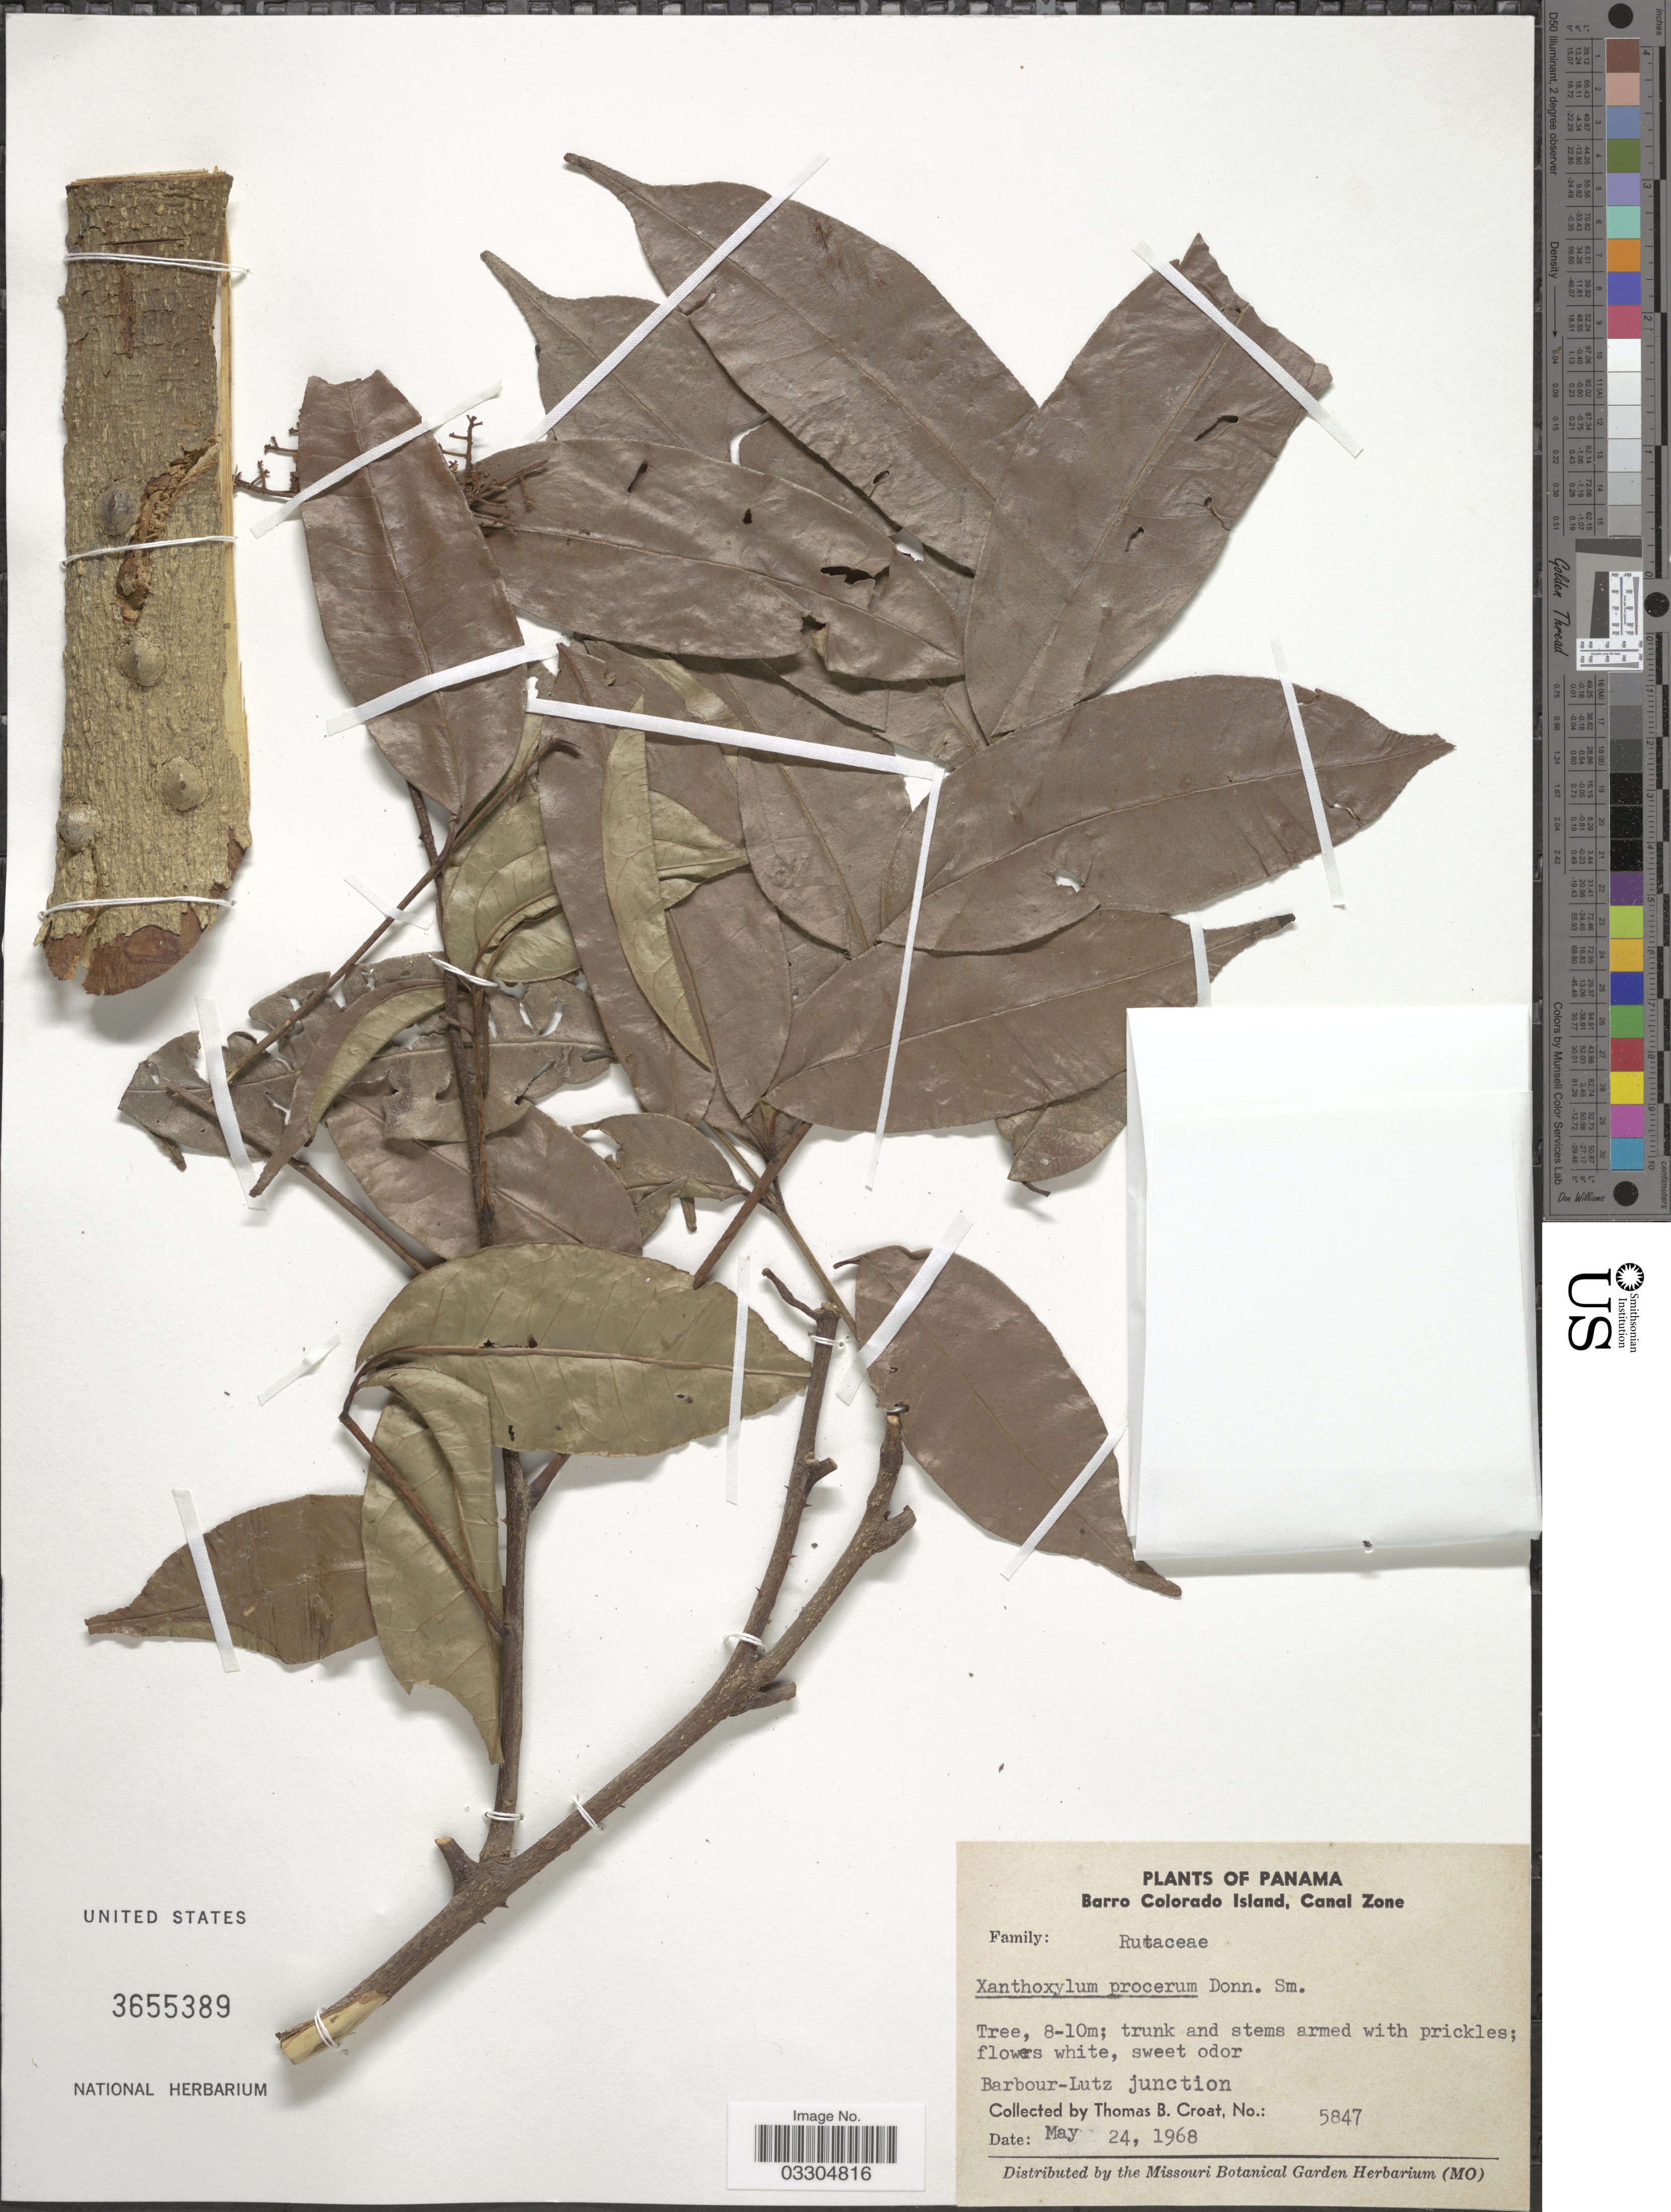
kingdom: Plantae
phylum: Tracheophyta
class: Magnoliopsida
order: Sapindales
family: Rutaceae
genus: Zanthoxylum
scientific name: Zanthoxylum procerum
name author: Donn. Sm.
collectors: T. B. Croat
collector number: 5847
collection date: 1968-05-24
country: Panama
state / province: Panamá Oeste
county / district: Canal Zone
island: Barro Colorado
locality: Barro Colorado Island, Canal Zone. Barbour-Lutz junction.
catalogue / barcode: US 3655389